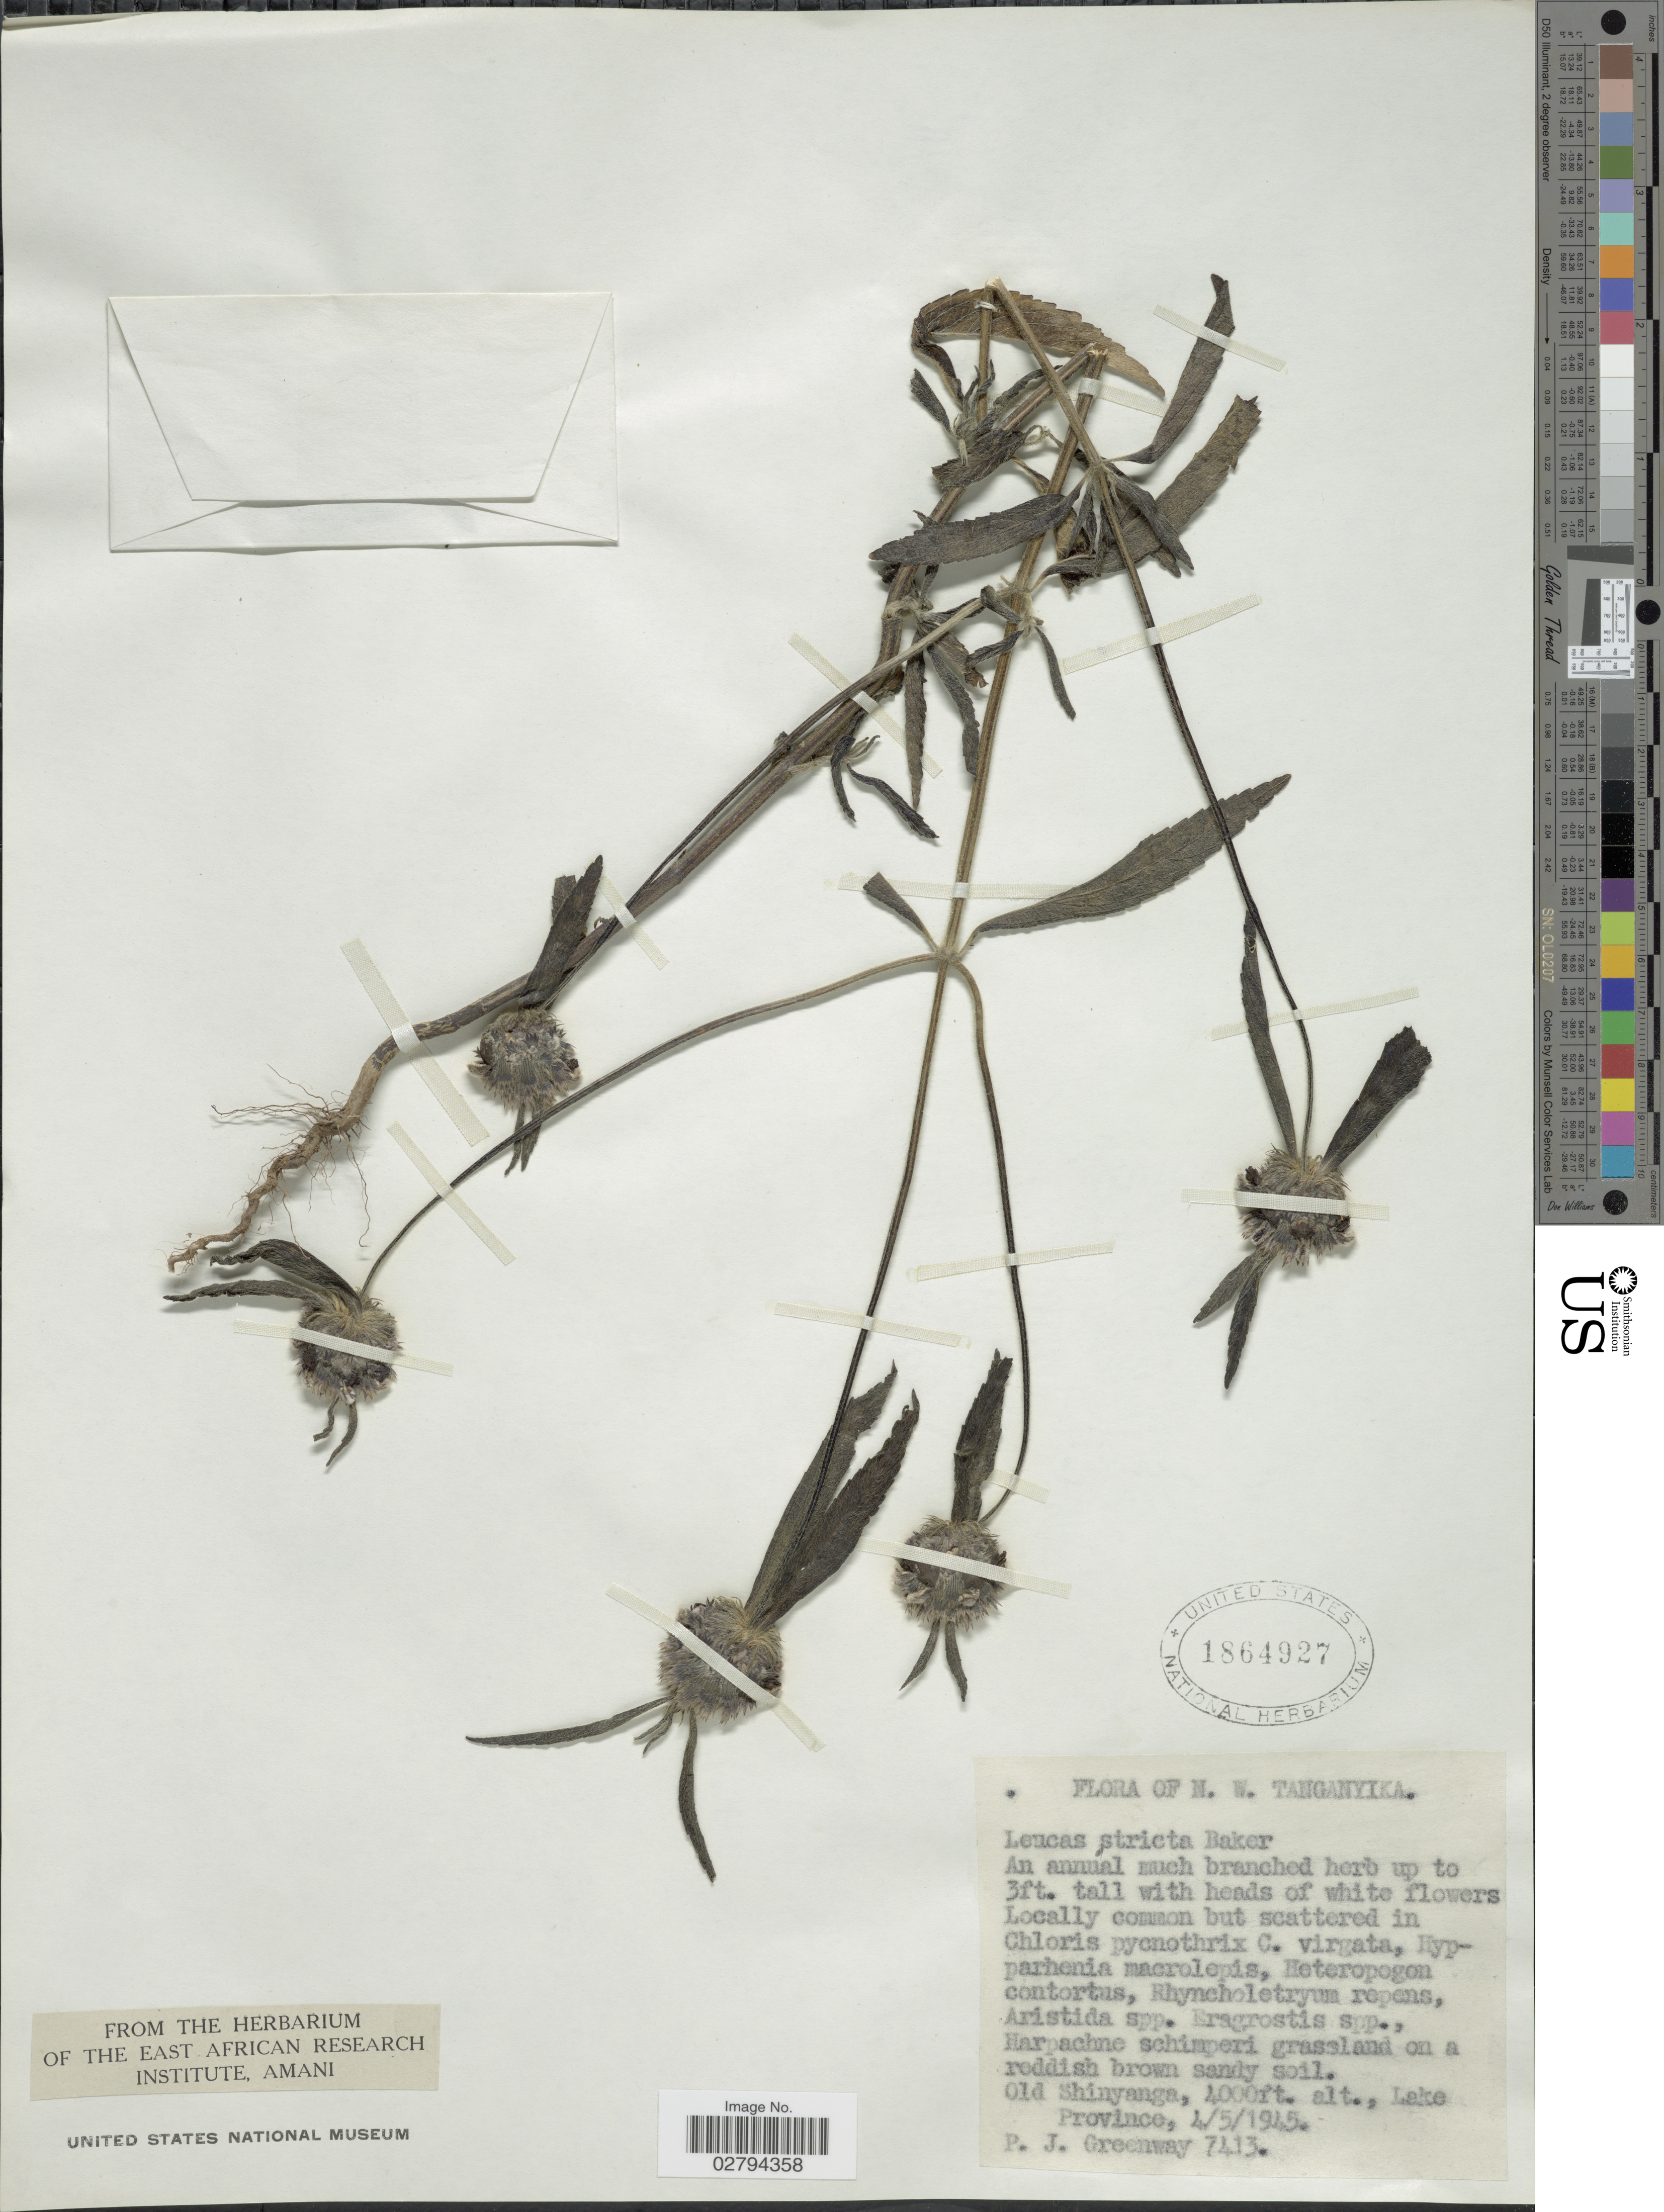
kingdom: Plantae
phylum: Tracheophyta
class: Magnoliopsida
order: Lamiales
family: Lamiaceae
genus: Leucas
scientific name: Leucas stricta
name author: Benth.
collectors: P. J. Greenway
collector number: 7413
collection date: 1945-05-04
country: Tanzania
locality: N. W. Tanganyika. Old Shinyanga. Lake Province.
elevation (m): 1219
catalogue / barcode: US 1864927